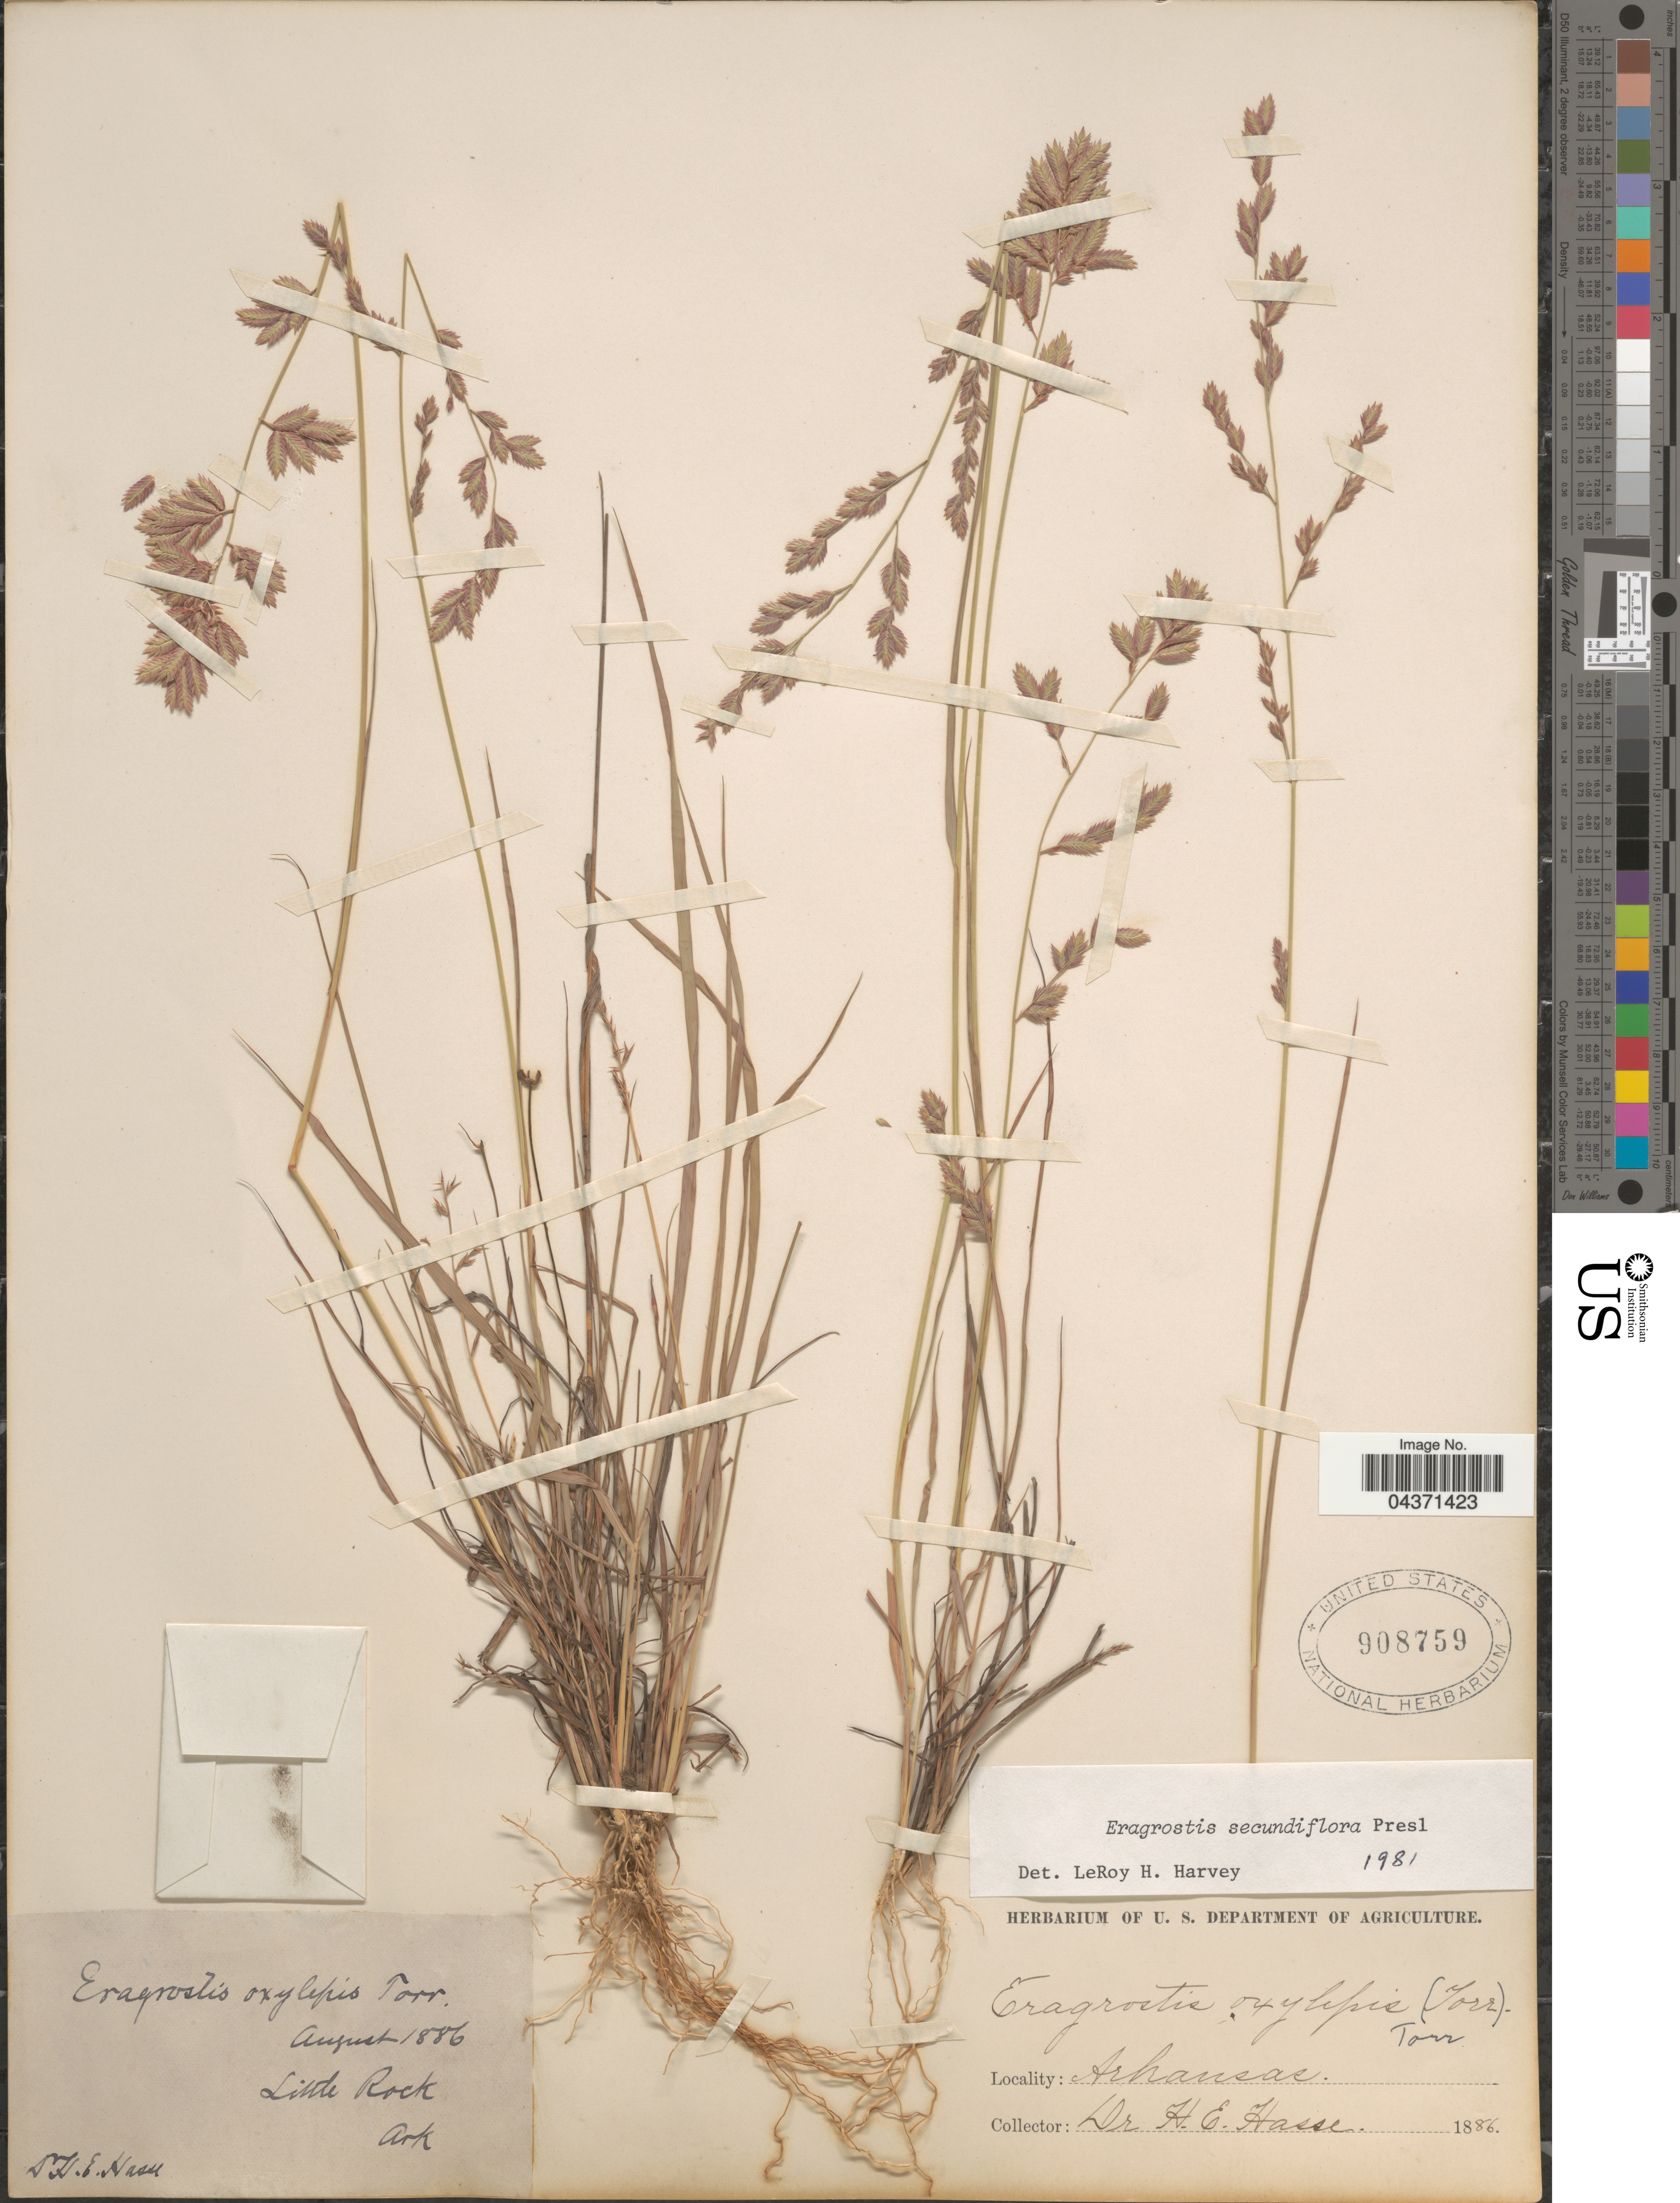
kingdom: Plantae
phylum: Tracheophyta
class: Liliopsida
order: Poales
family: Poaceae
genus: Eragrostis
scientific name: Eragrostis secundiflora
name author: J. Presl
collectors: H. E. Hasse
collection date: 1886-08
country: United States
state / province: Arkansas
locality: Little Rock.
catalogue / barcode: US 908759